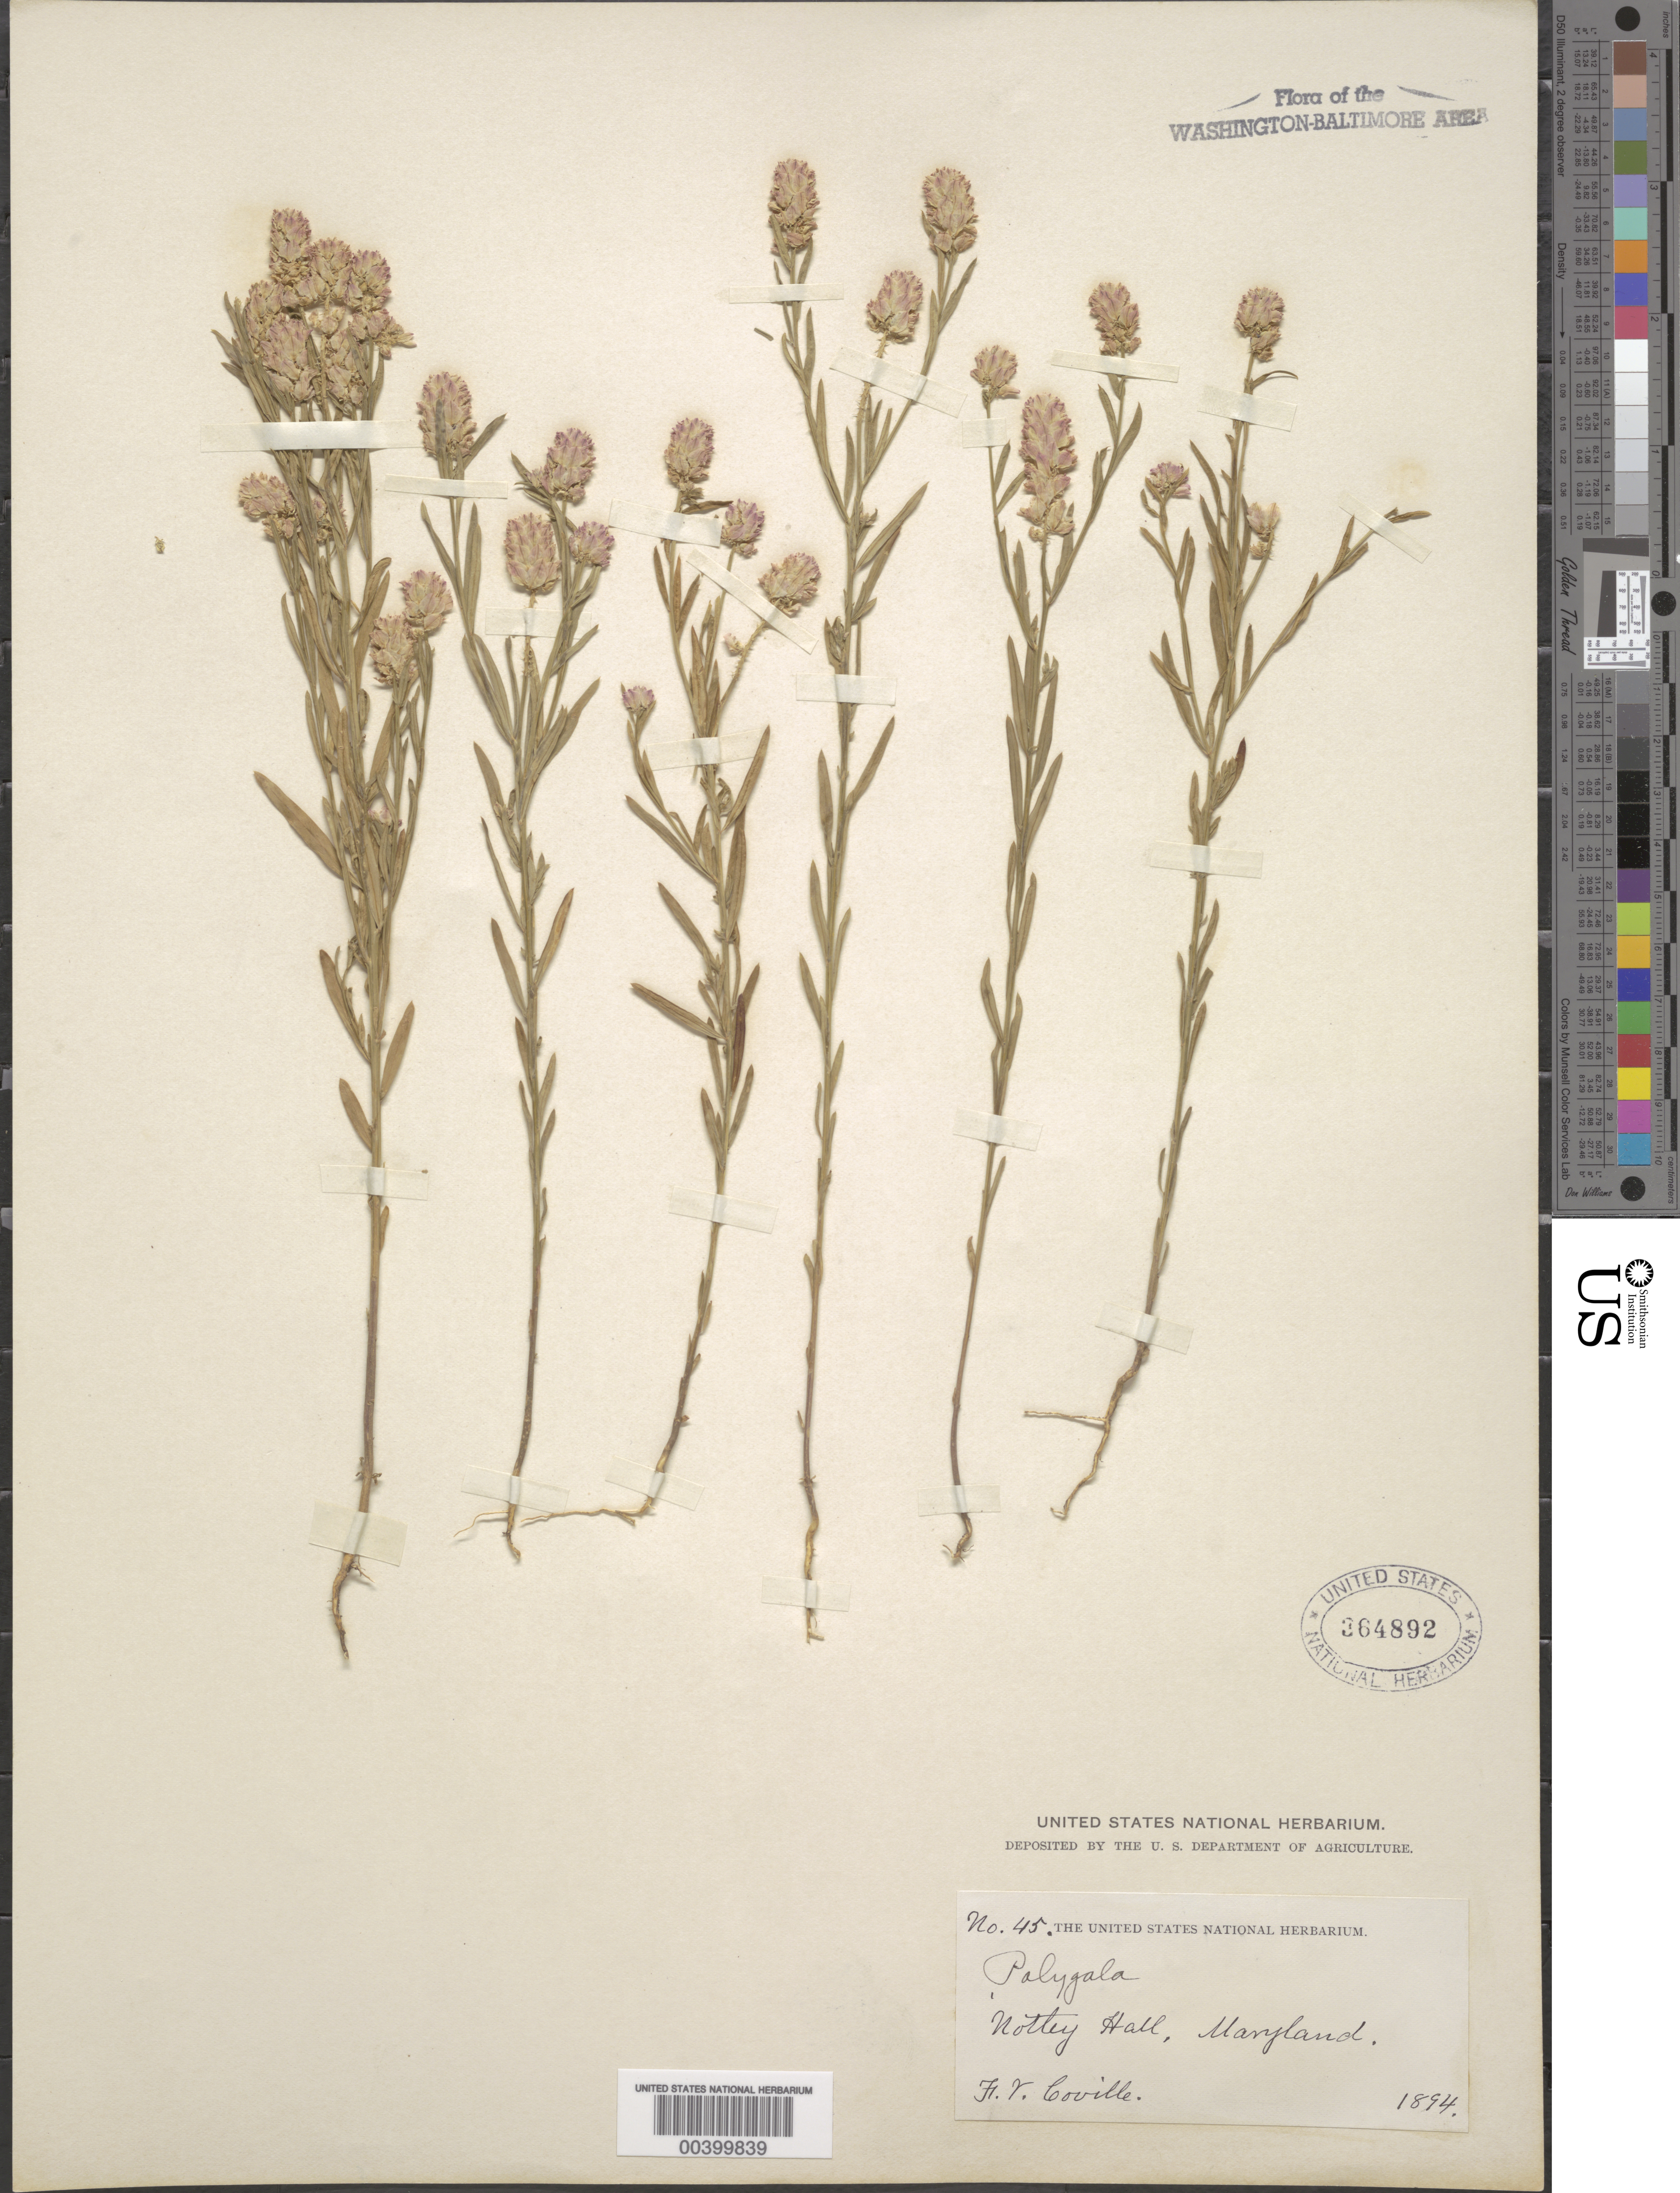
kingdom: Plantae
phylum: Tracheophyta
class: Magnoliopsida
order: Fabales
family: Polygalaceae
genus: Polygala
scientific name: Polygala sanguinea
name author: L.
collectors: F. V. Coville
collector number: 45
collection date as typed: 1894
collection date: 1894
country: United States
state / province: Maryland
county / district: Prince George's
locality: Notley Hall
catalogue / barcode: US 364892